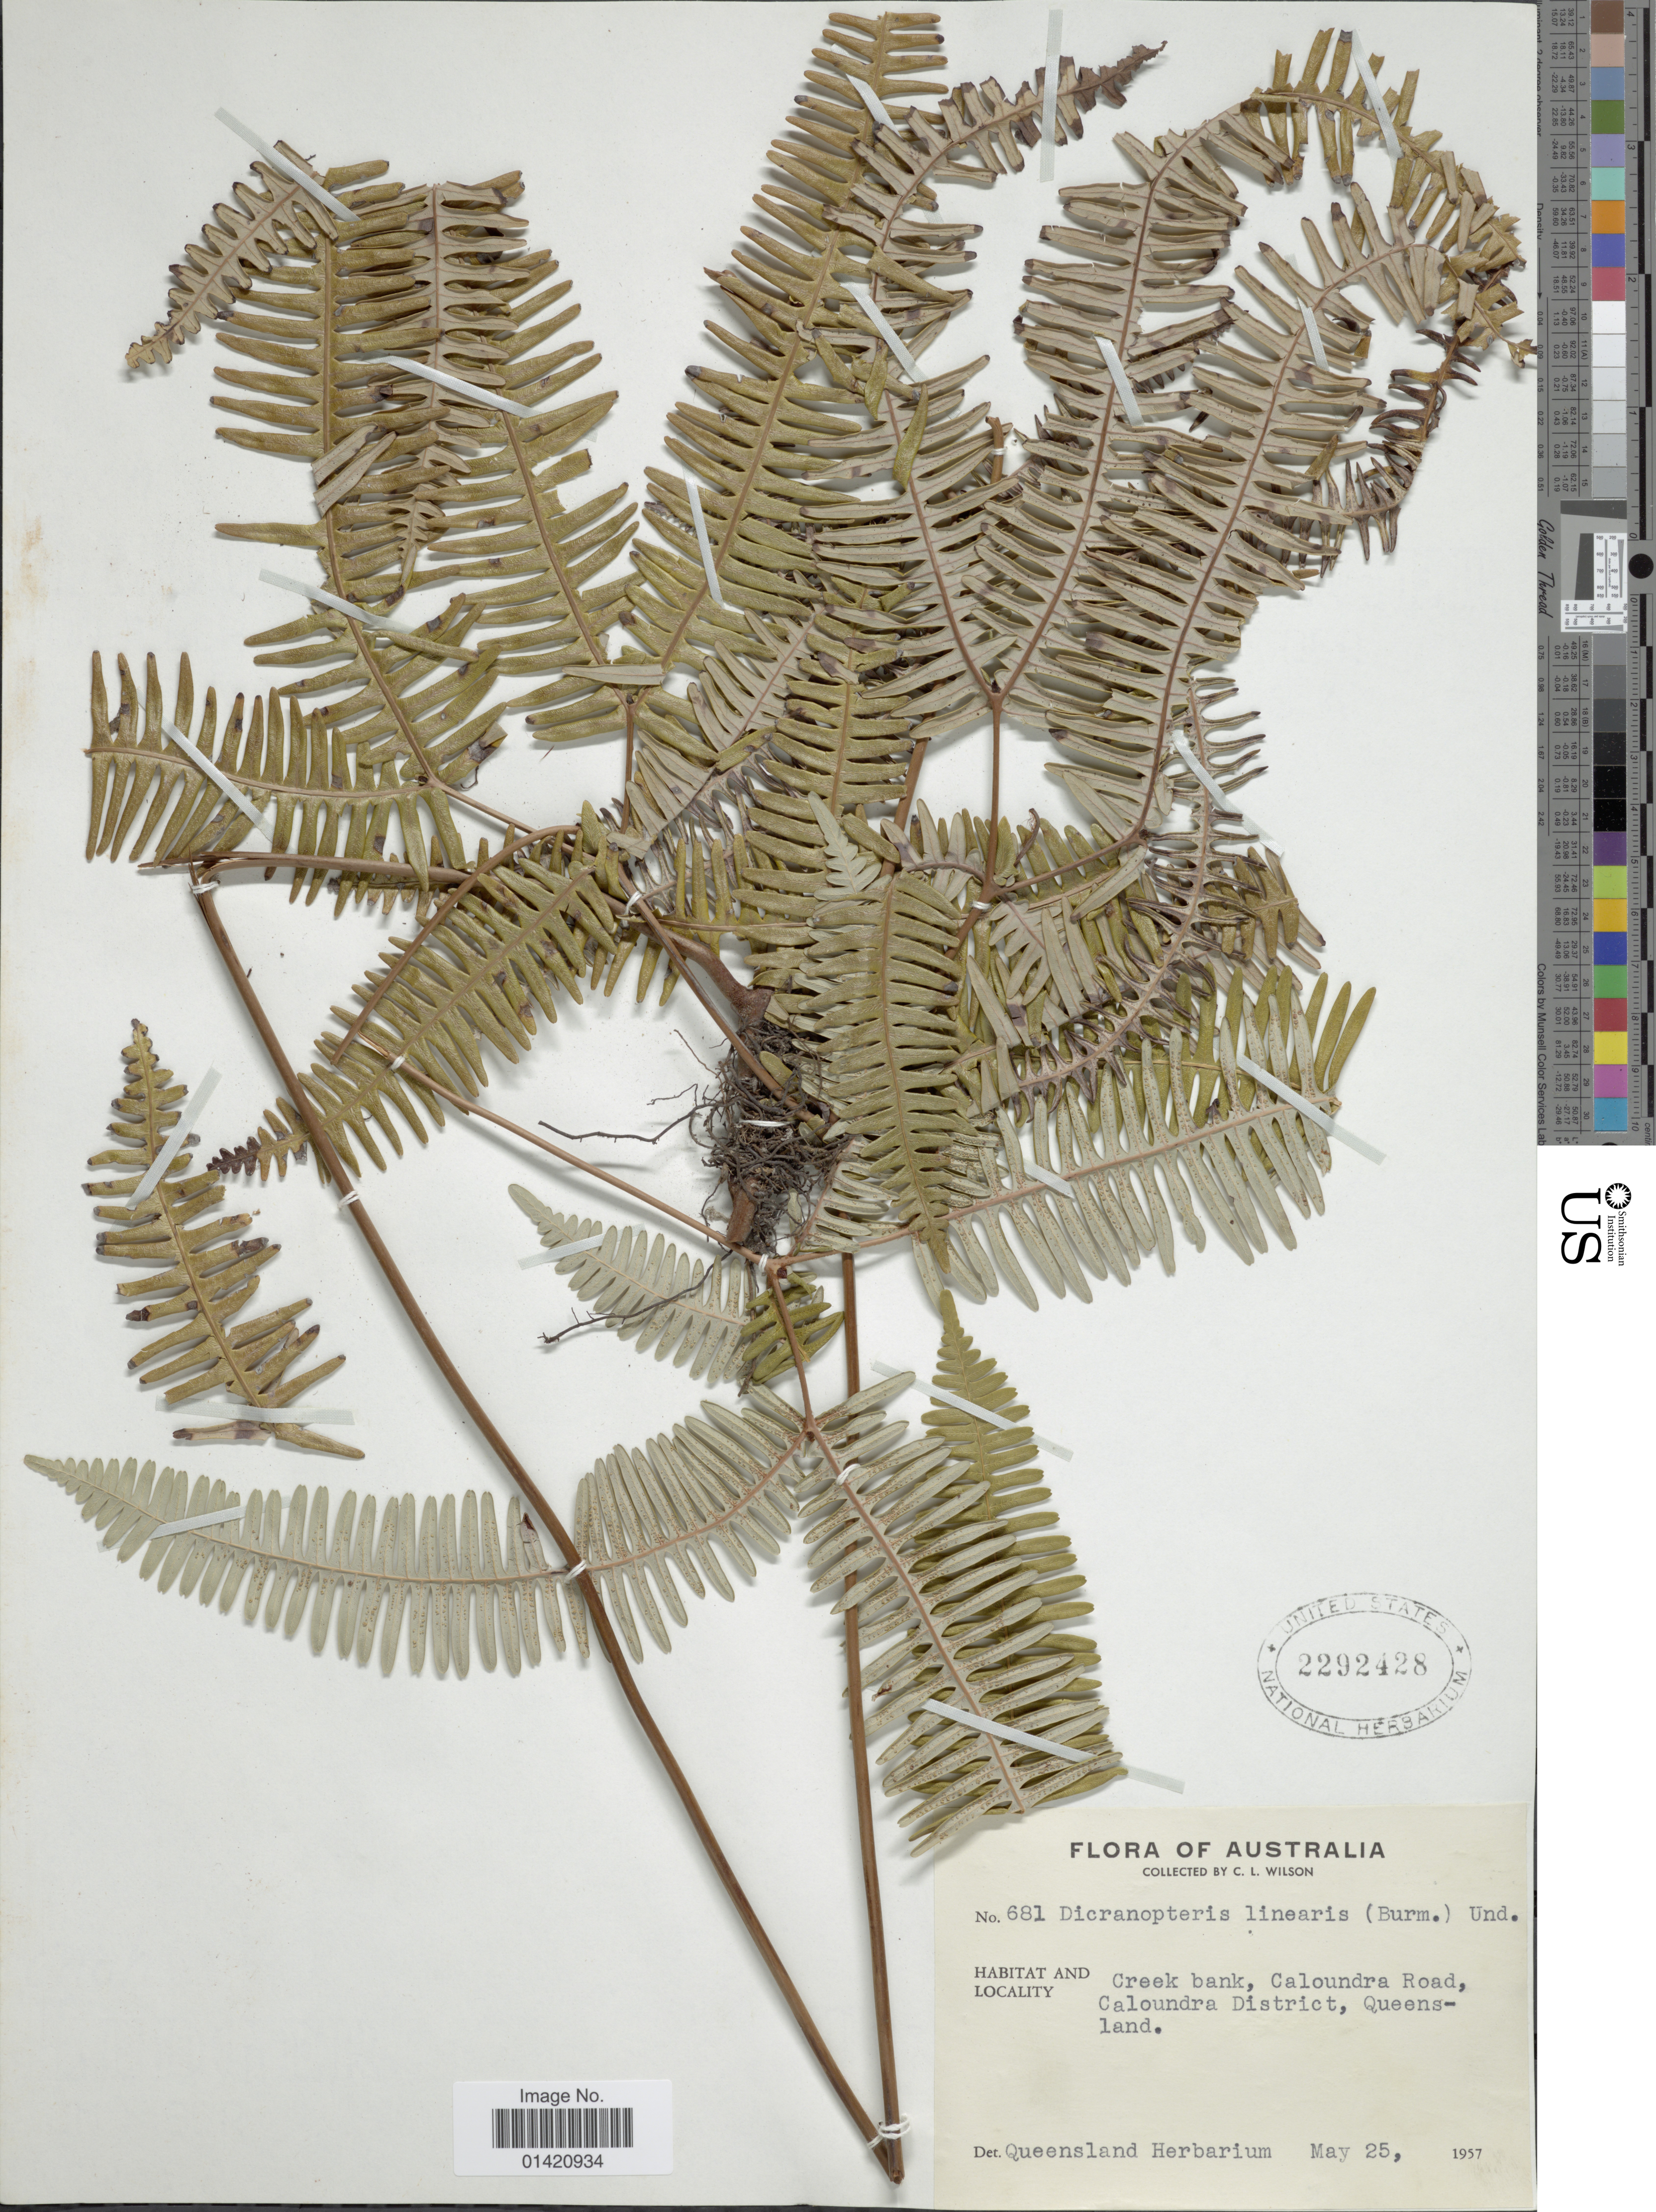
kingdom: Plantae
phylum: Tracheophyta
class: Polypodiopsida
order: Gleicheniales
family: Gleicheniaceae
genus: Dicranopteris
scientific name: Dicranopteris linearis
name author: (Burm. f.) Underw.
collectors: C. L. Wilson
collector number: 681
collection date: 1957-05-25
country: Australia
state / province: Queensland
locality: Creek bank, Caloundra Road, Caloundra District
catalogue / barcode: US 2292428